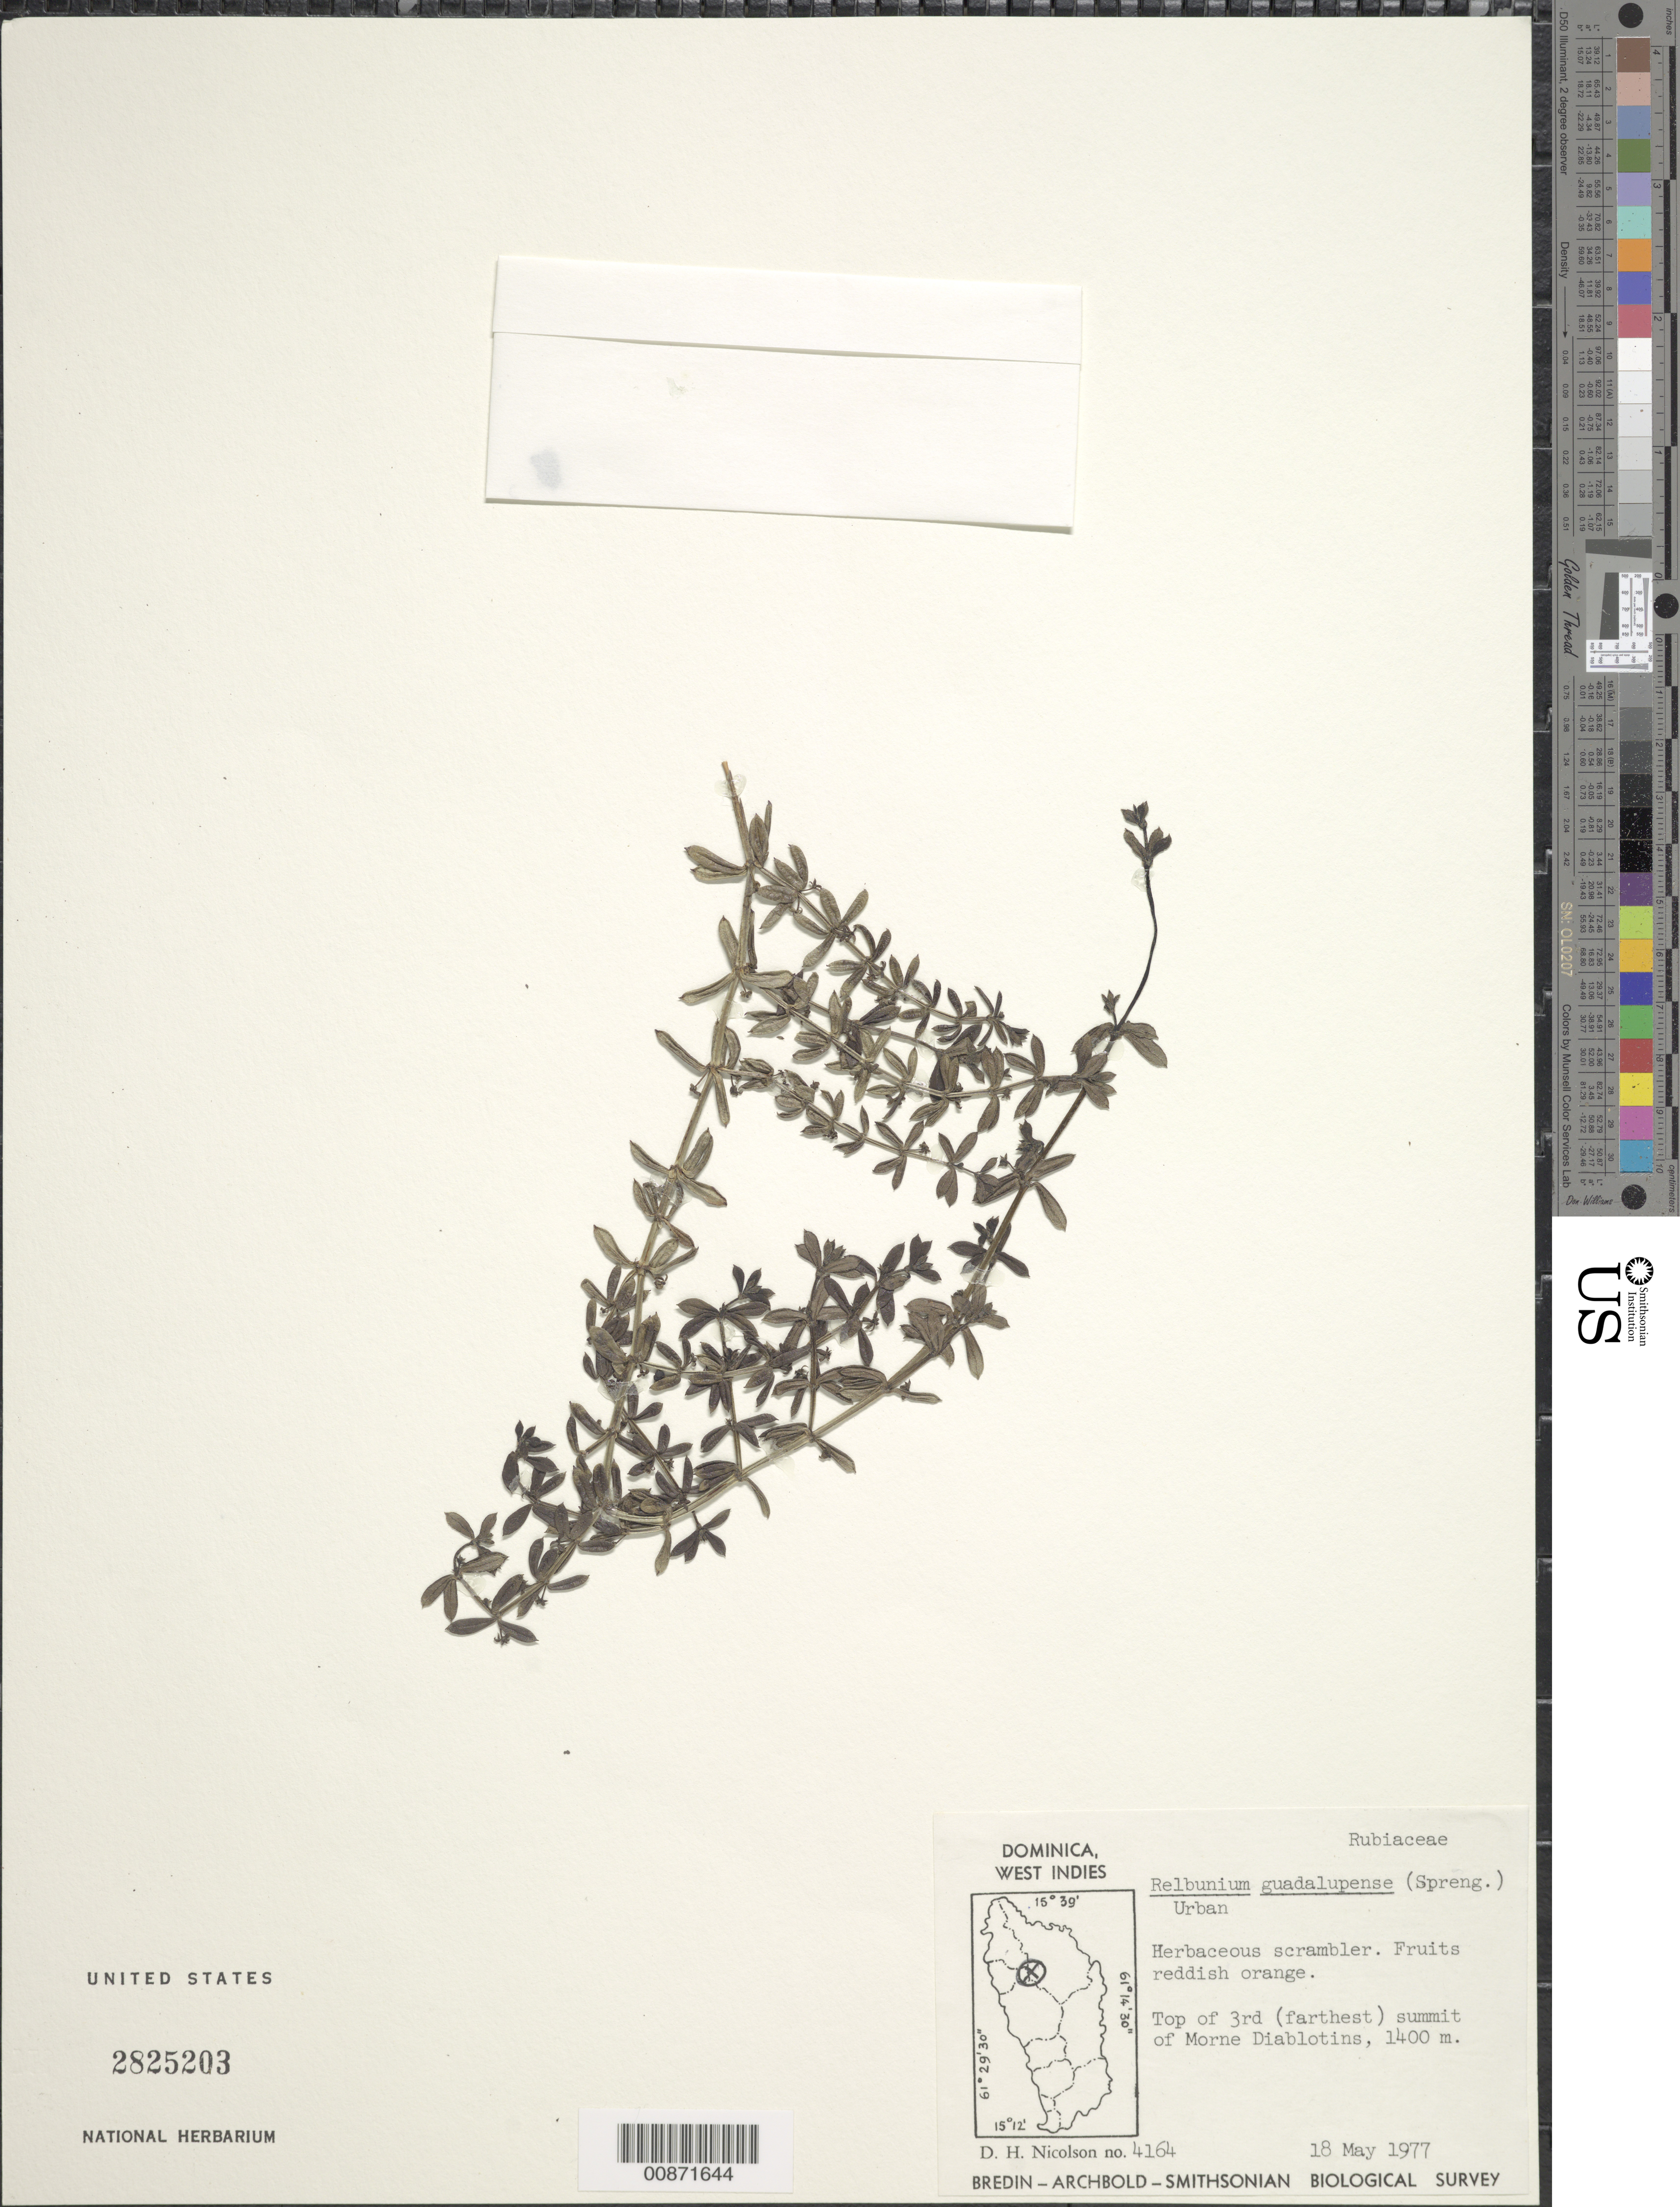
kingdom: Plantae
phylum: Tracheophyta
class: Magnoliopsida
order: Gentianales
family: Rubiaceae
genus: Galium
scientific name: Galium hypocarpium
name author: (L.) Endl. ex Griseb.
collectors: D. H. Nicolson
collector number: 4164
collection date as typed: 18 May 1977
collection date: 1977-05-18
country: Dominica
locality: Top of 3rd (farthest) summit of Morne Diablotins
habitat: Montane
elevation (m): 1400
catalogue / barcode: US 2825203